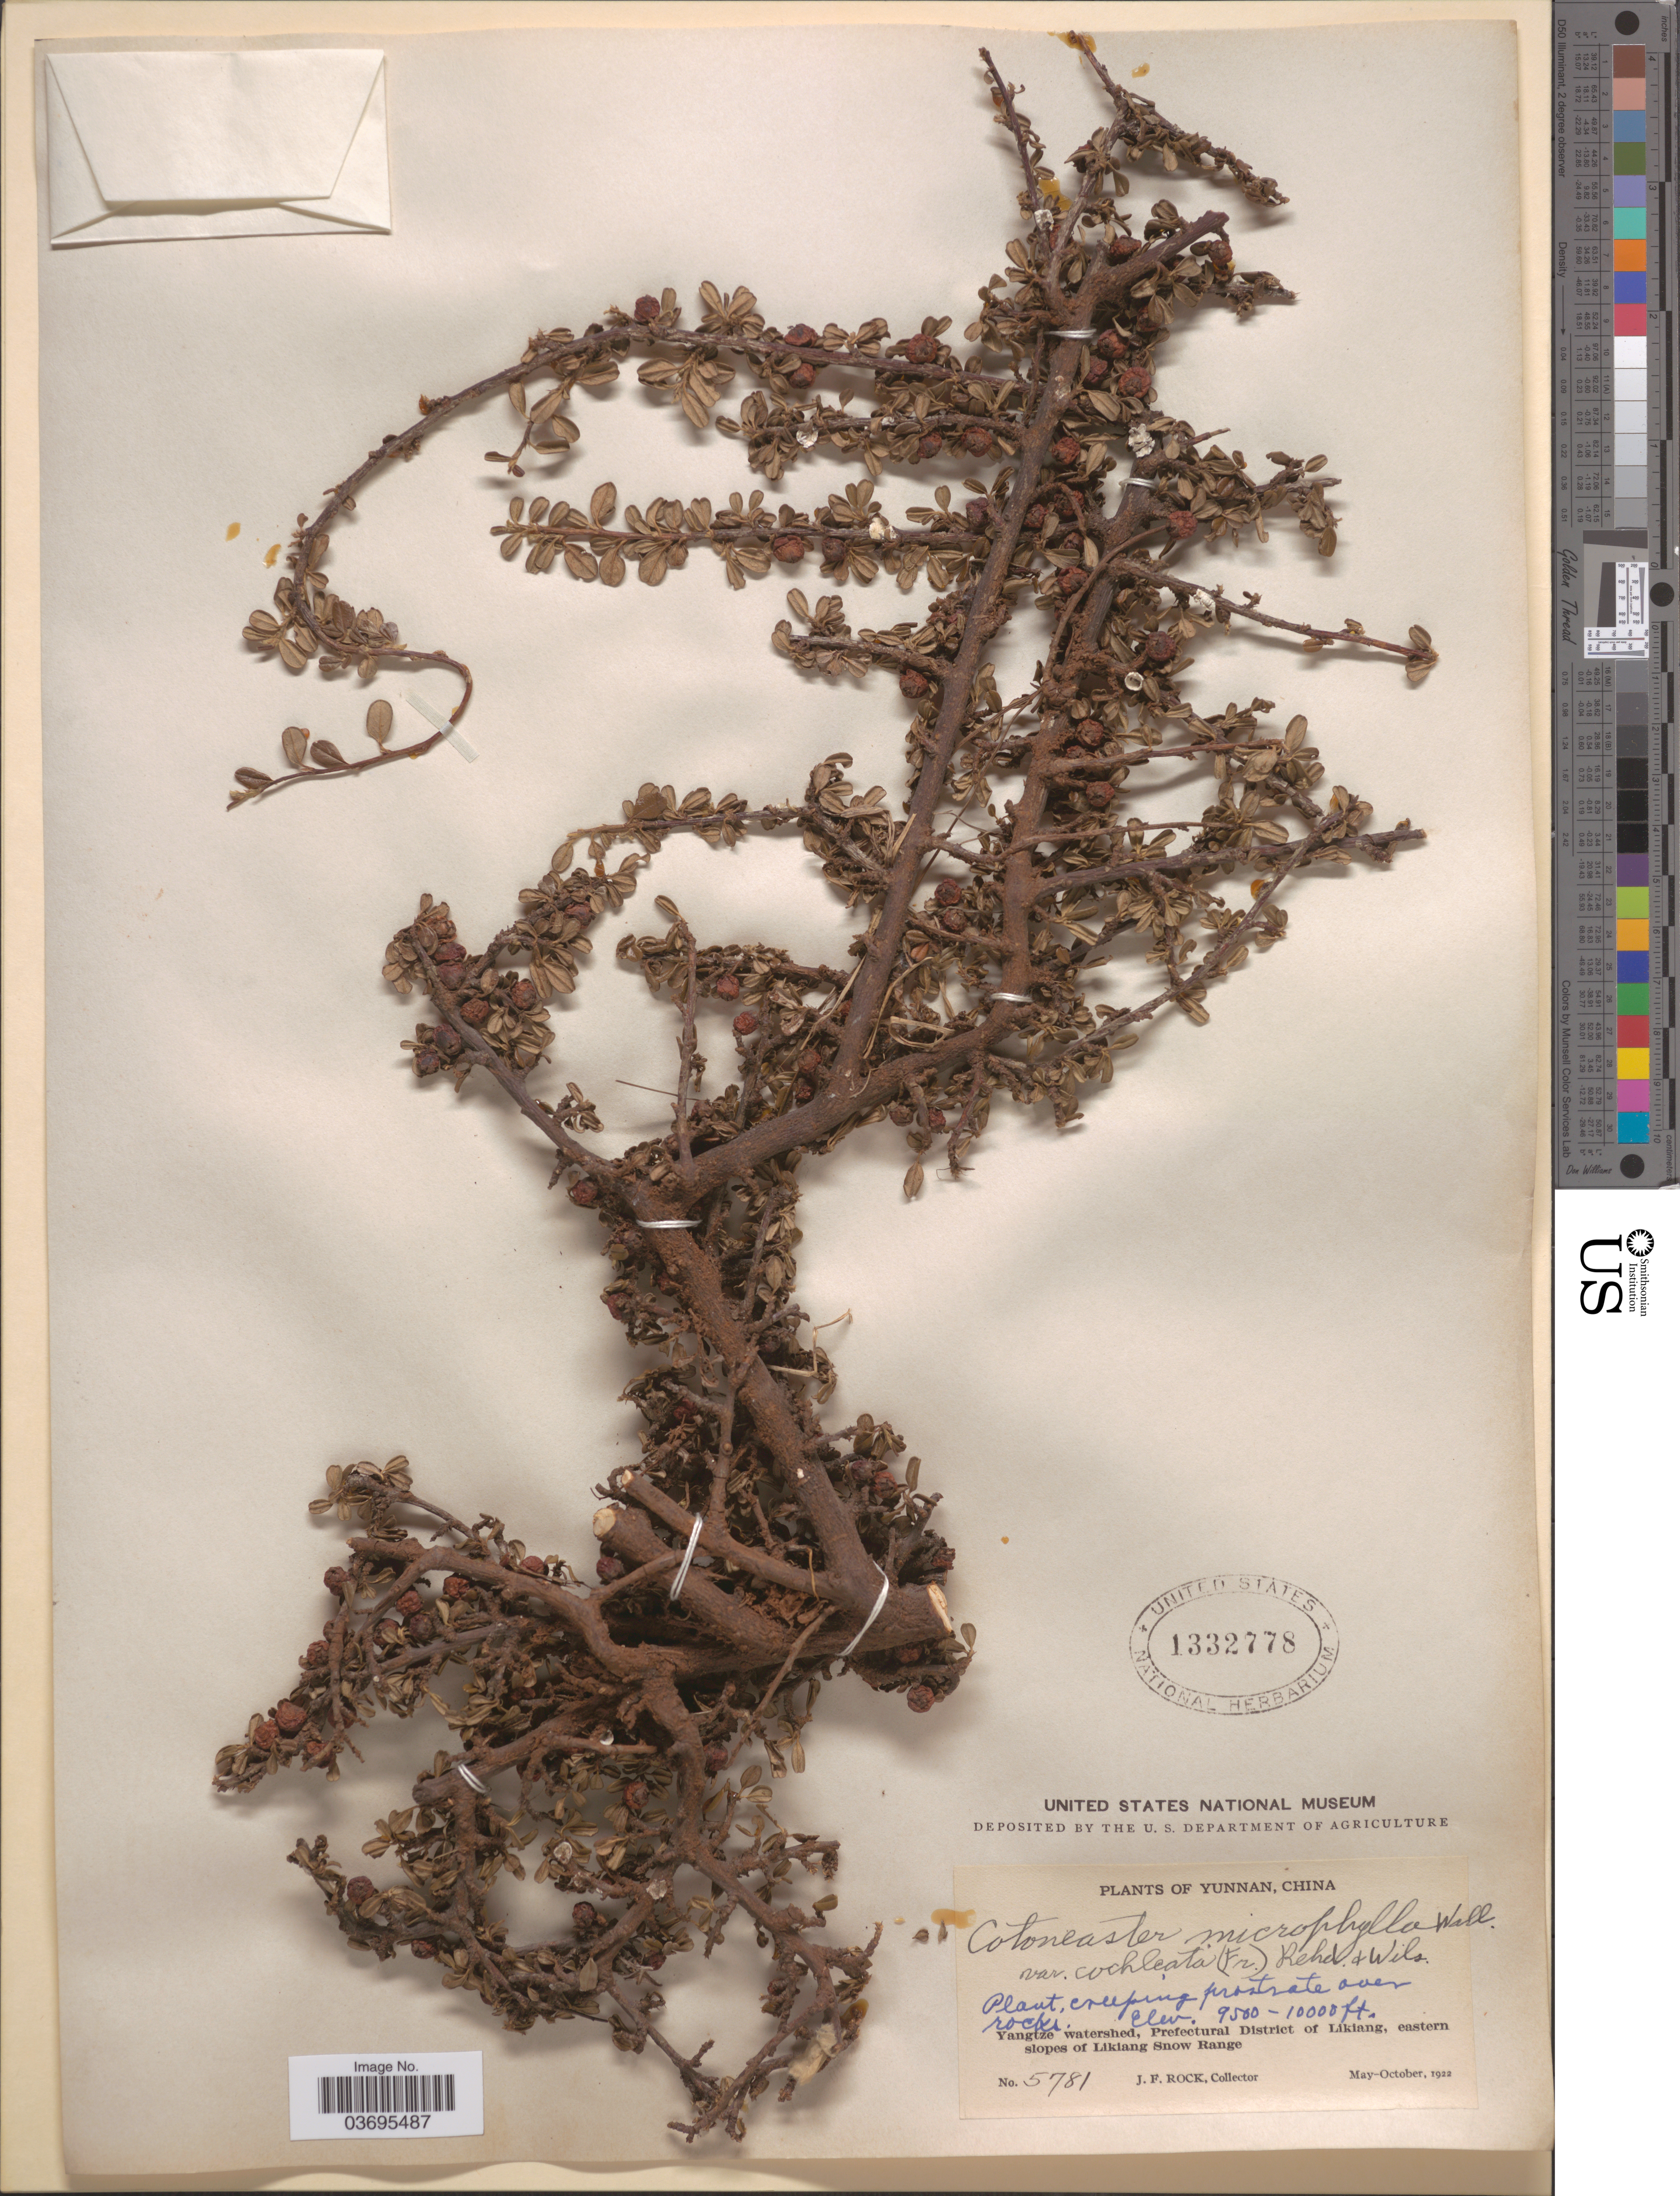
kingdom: Plantae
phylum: Tracheophyta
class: Magnoliopsida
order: Rosales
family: Rosaceae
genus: Cotoneaster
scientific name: Cotoneaster microphyllus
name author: Wall ex Lindl.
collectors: J. Rock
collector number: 5781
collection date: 1922-05/1922-10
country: China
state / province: Yunnan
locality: Yangtze watershed, Prefectural District of Likiang, eastern slopes of Likiang Snow Range.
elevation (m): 2896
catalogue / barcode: US 1332778